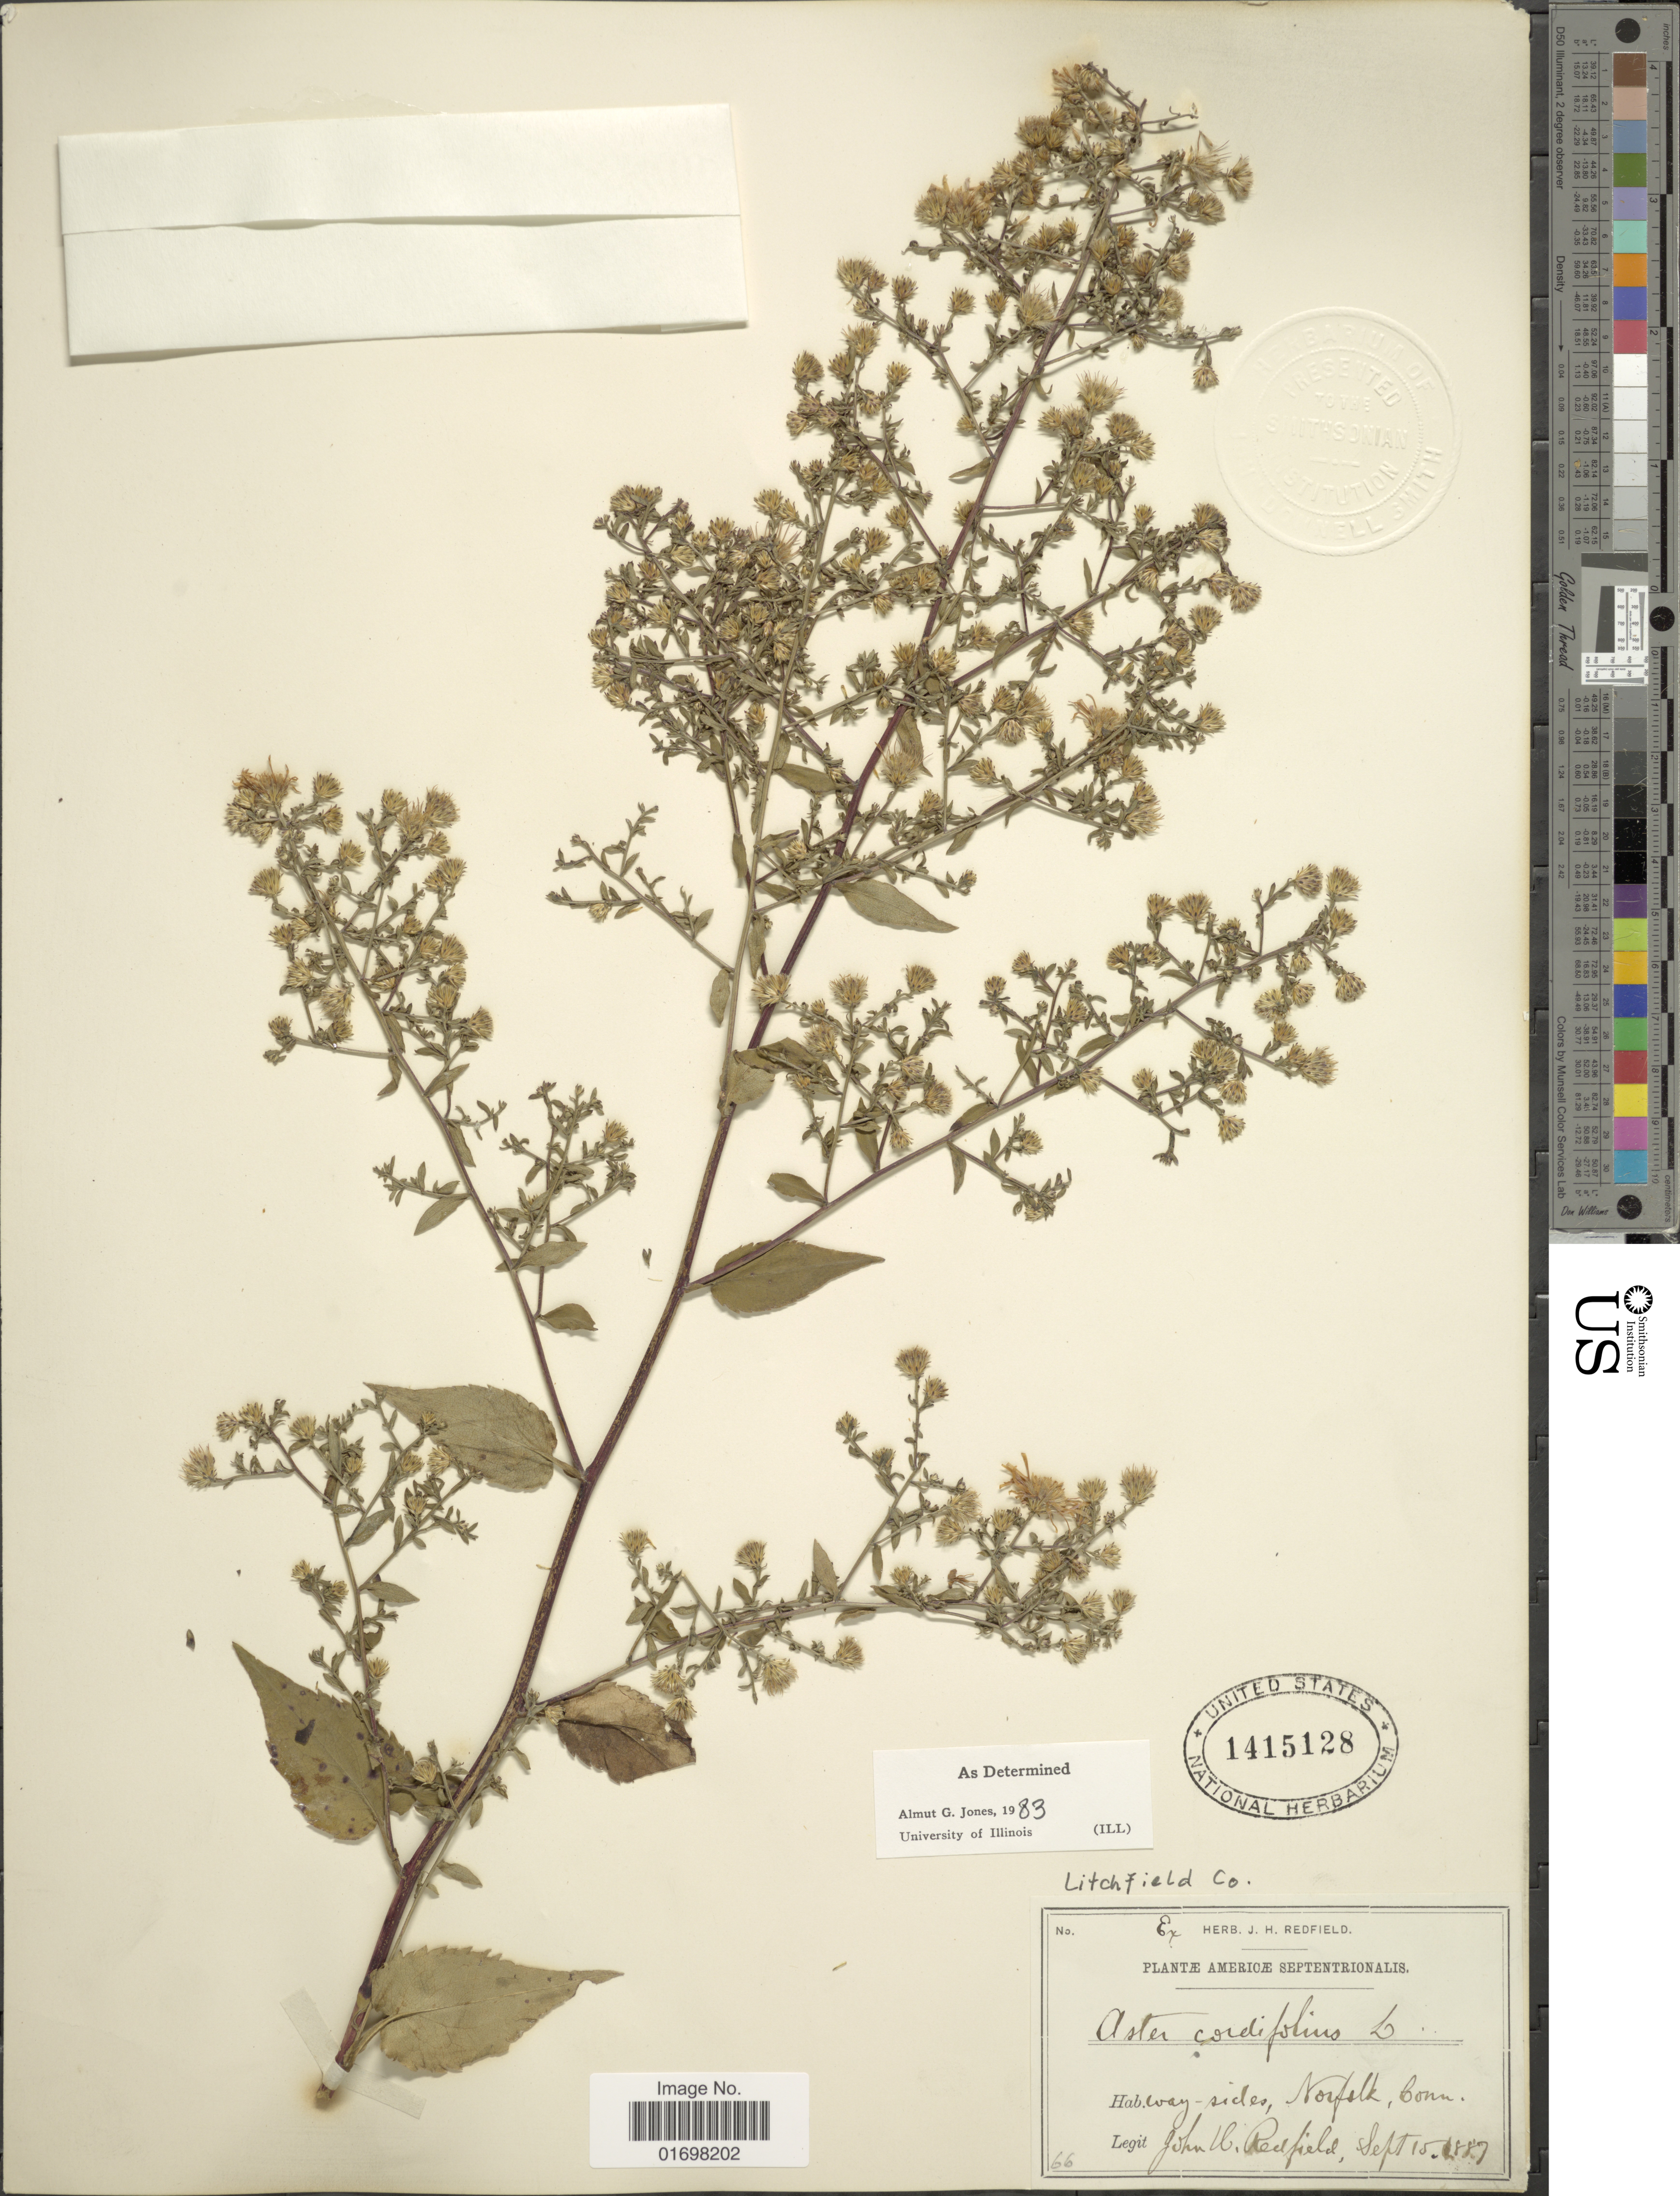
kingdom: Plantae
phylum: Tracheophyta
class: Magnoliopsida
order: Asterales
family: Asteraceae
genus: Symphyotrichum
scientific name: Symphyotrichum cordifolium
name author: (L.) G.L. Nesom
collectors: J. Redfield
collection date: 1887-09-15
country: United States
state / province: Connecticut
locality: Way-sides, Norfolk, Conn.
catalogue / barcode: US 1415128